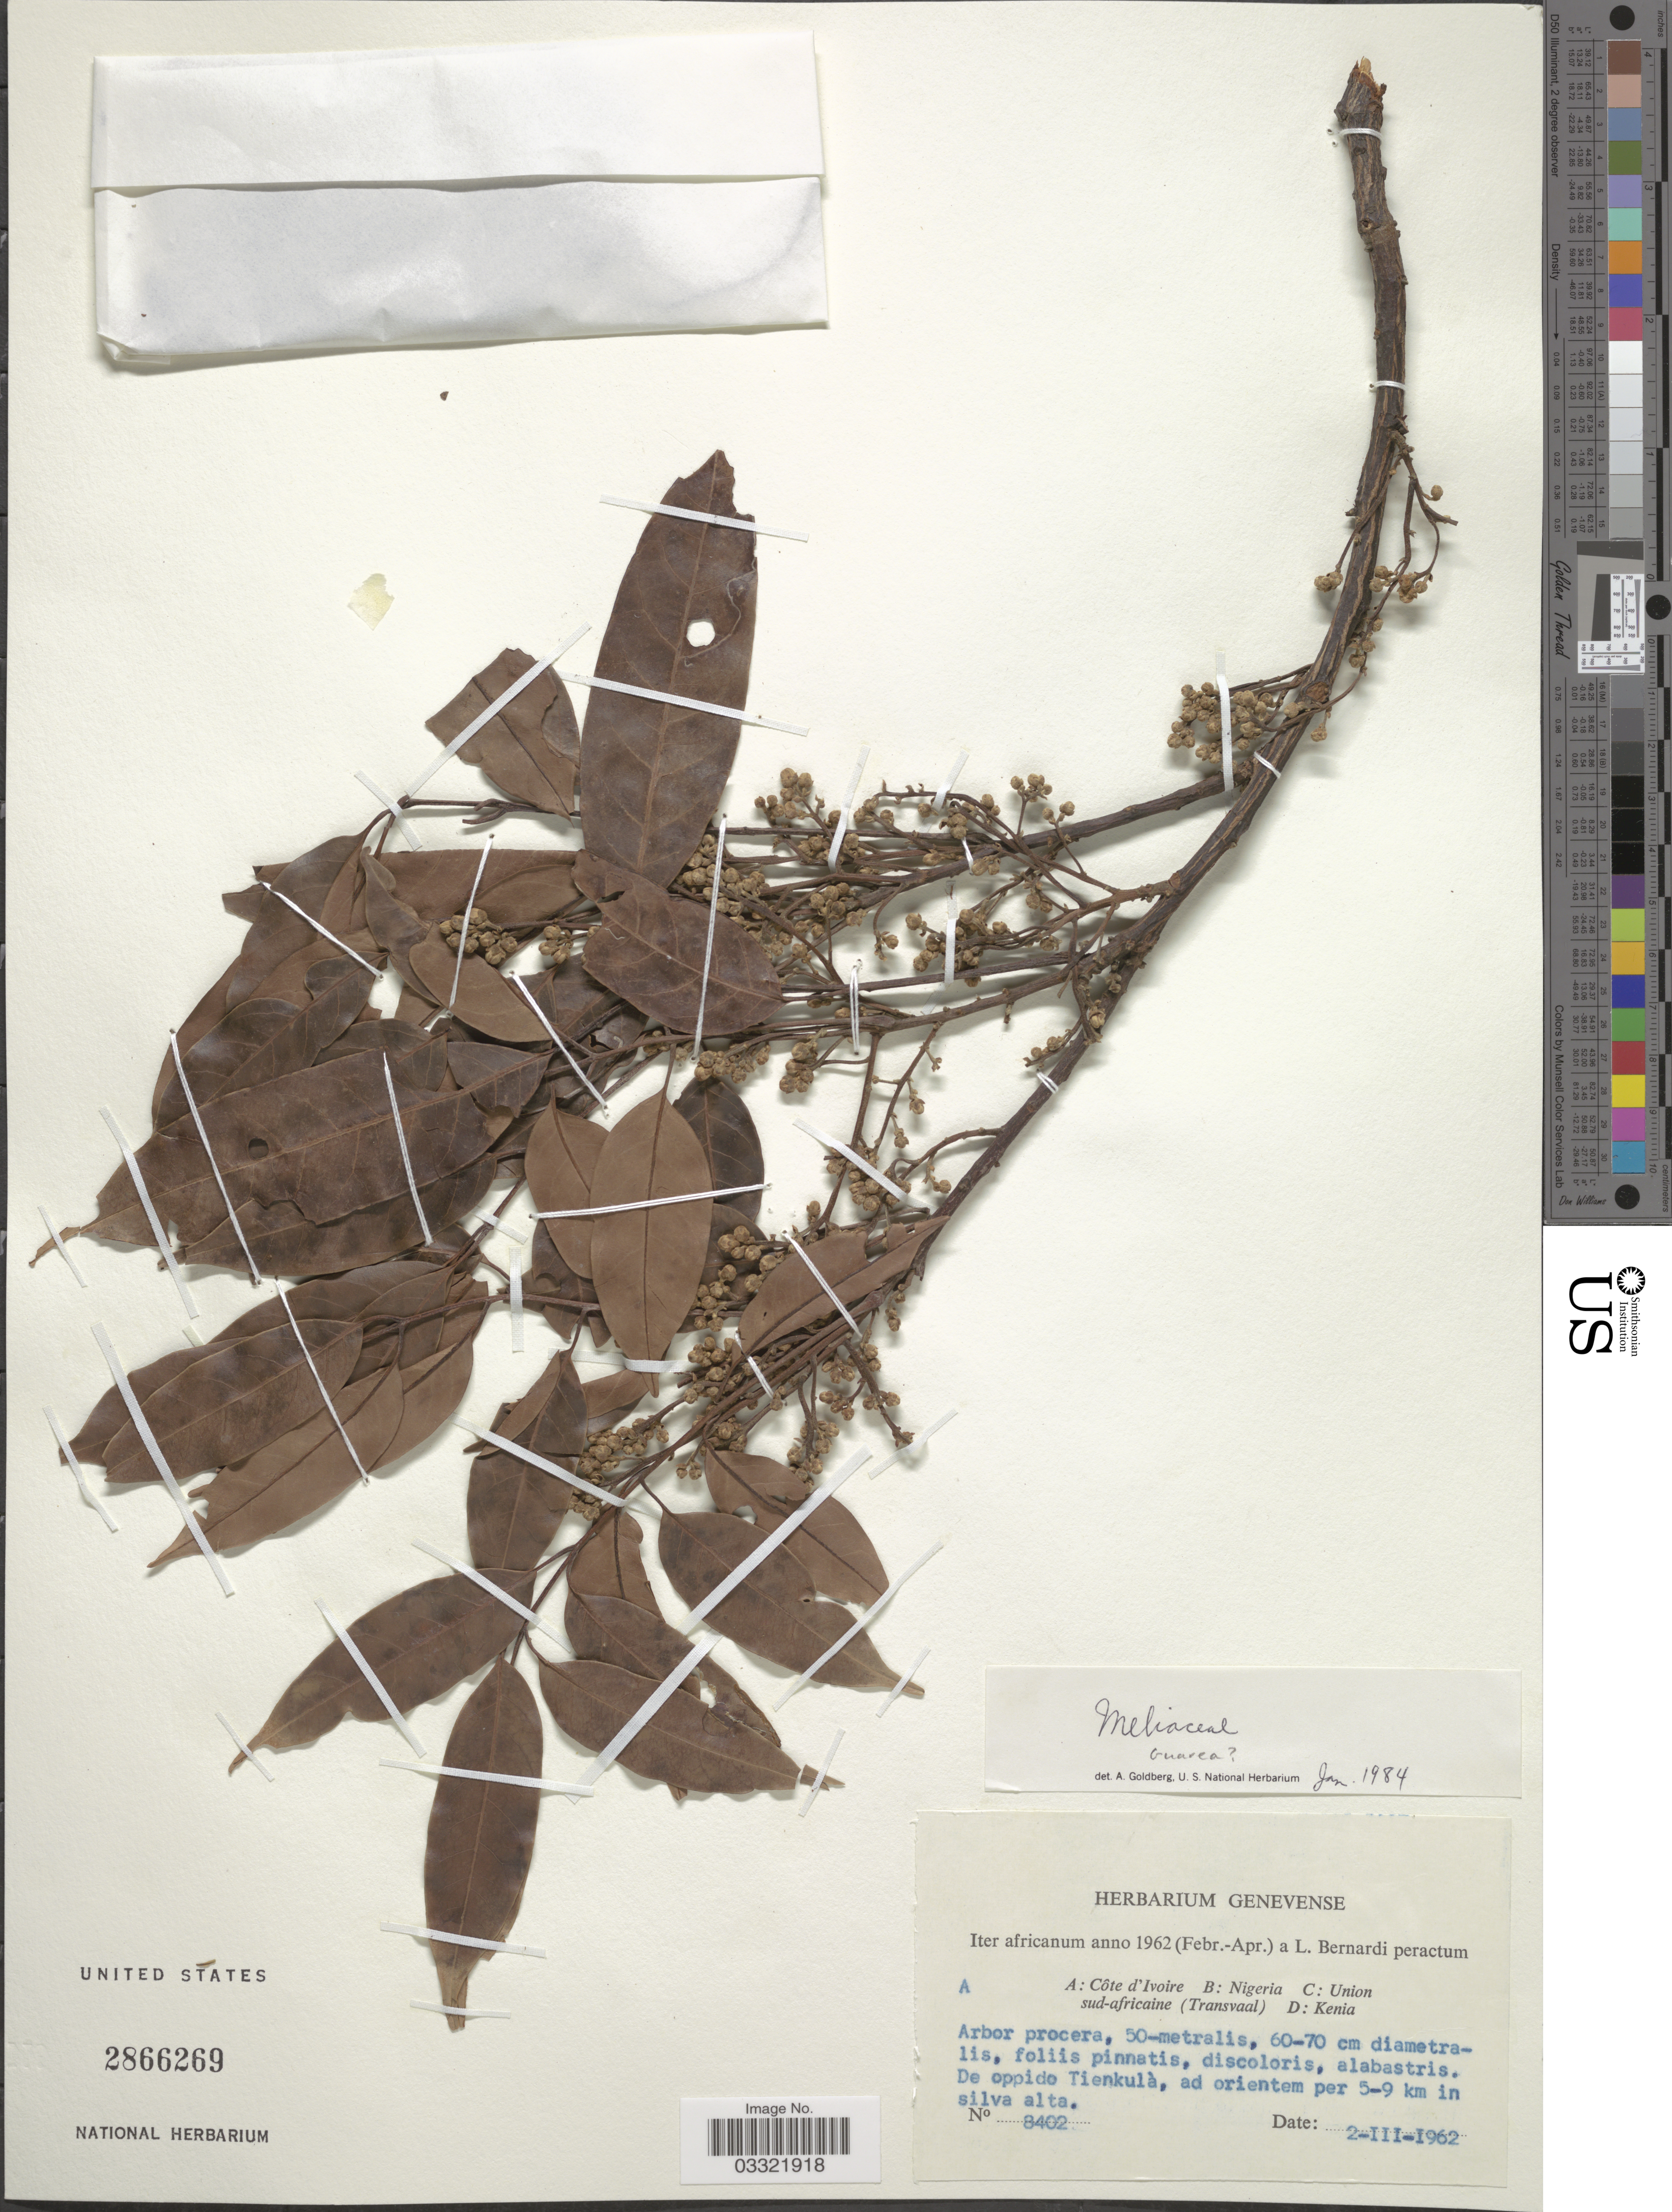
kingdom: Plantae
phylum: Tracheophyta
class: Magnoliopsida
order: Sapindales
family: Meliaceae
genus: Trichilia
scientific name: Trichilia martineaui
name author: Aubrév. & Pellegr.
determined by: Wilde, Jan J. F. E. de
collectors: L. Bernardi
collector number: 8402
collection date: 1962-03-02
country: Ivory Coast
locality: De oppido Tienkulà, ad orientem per 5-7 km in silva alta.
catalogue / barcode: US 2866269